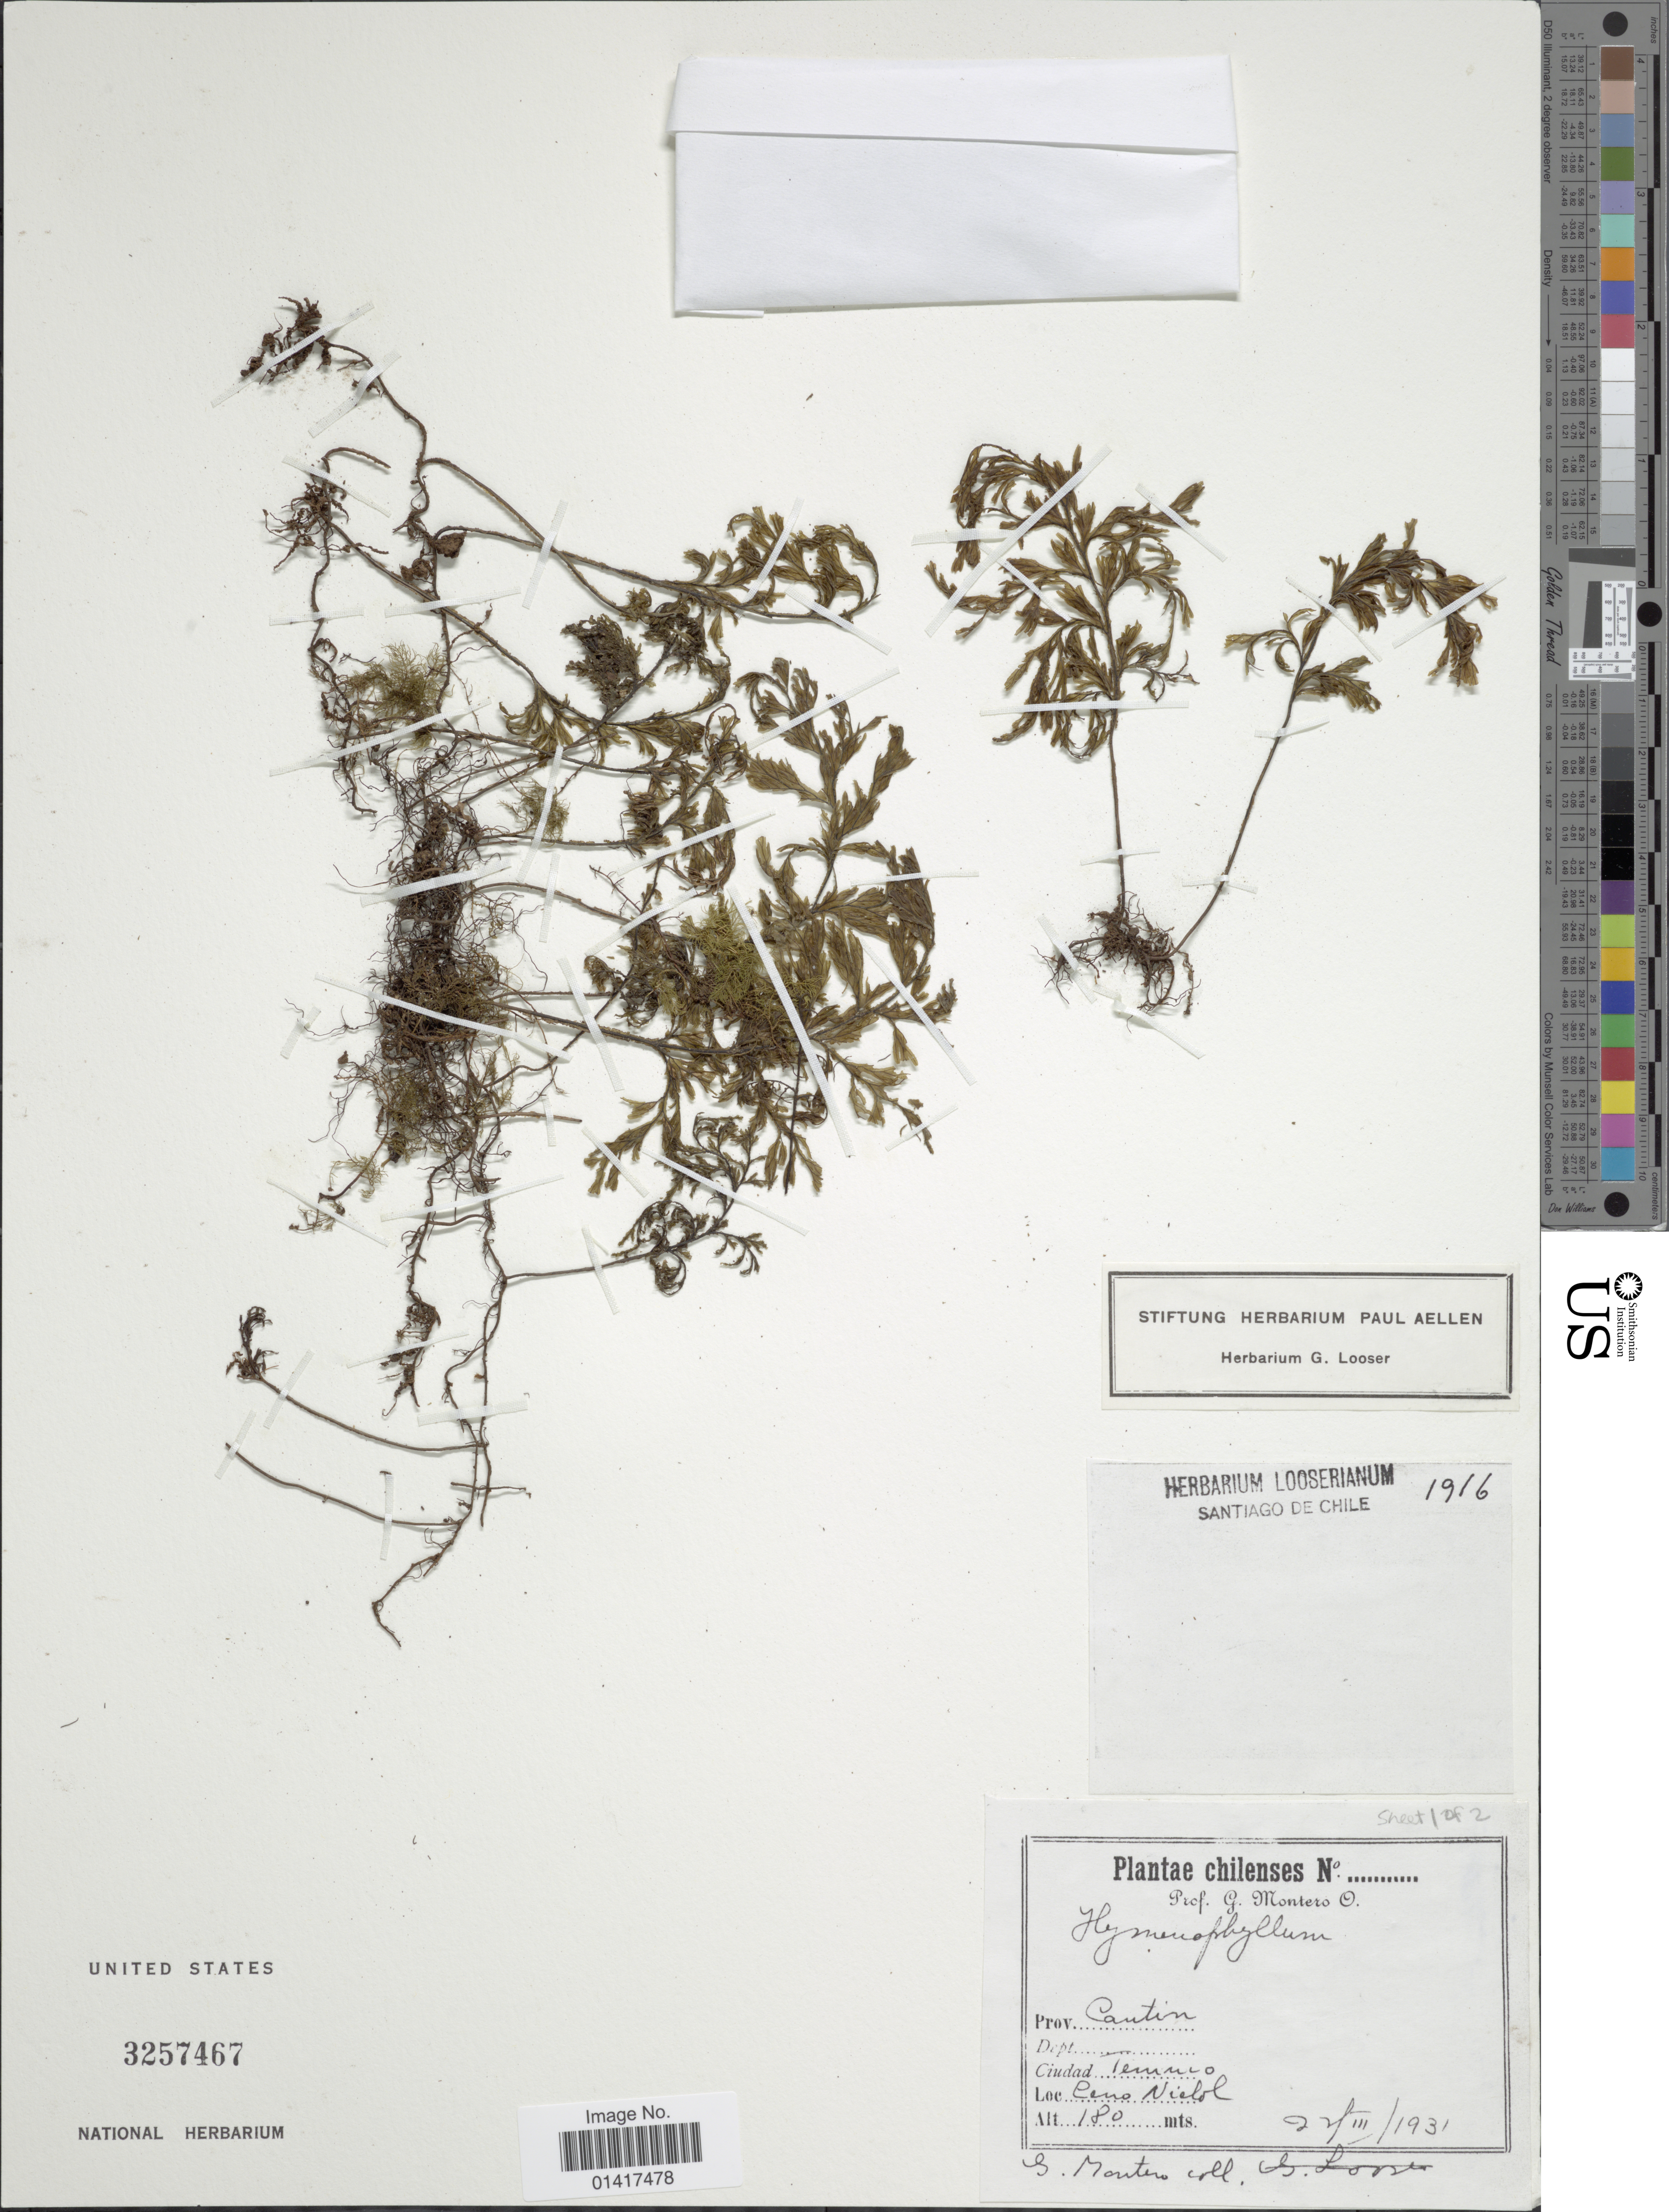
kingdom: Plantae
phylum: Tracheophyta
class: Polypodiopsida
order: Hymenophyllales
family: Hymenophyllaceae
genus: Hymenophyllum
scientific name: Hymenophyllum sp.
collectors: G. Montero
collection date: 1931-03-22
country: Chile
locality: Prov. Cautin. Ciudad Temuco. Cerro Ñielol.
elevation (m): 180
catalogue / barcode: US 3257467